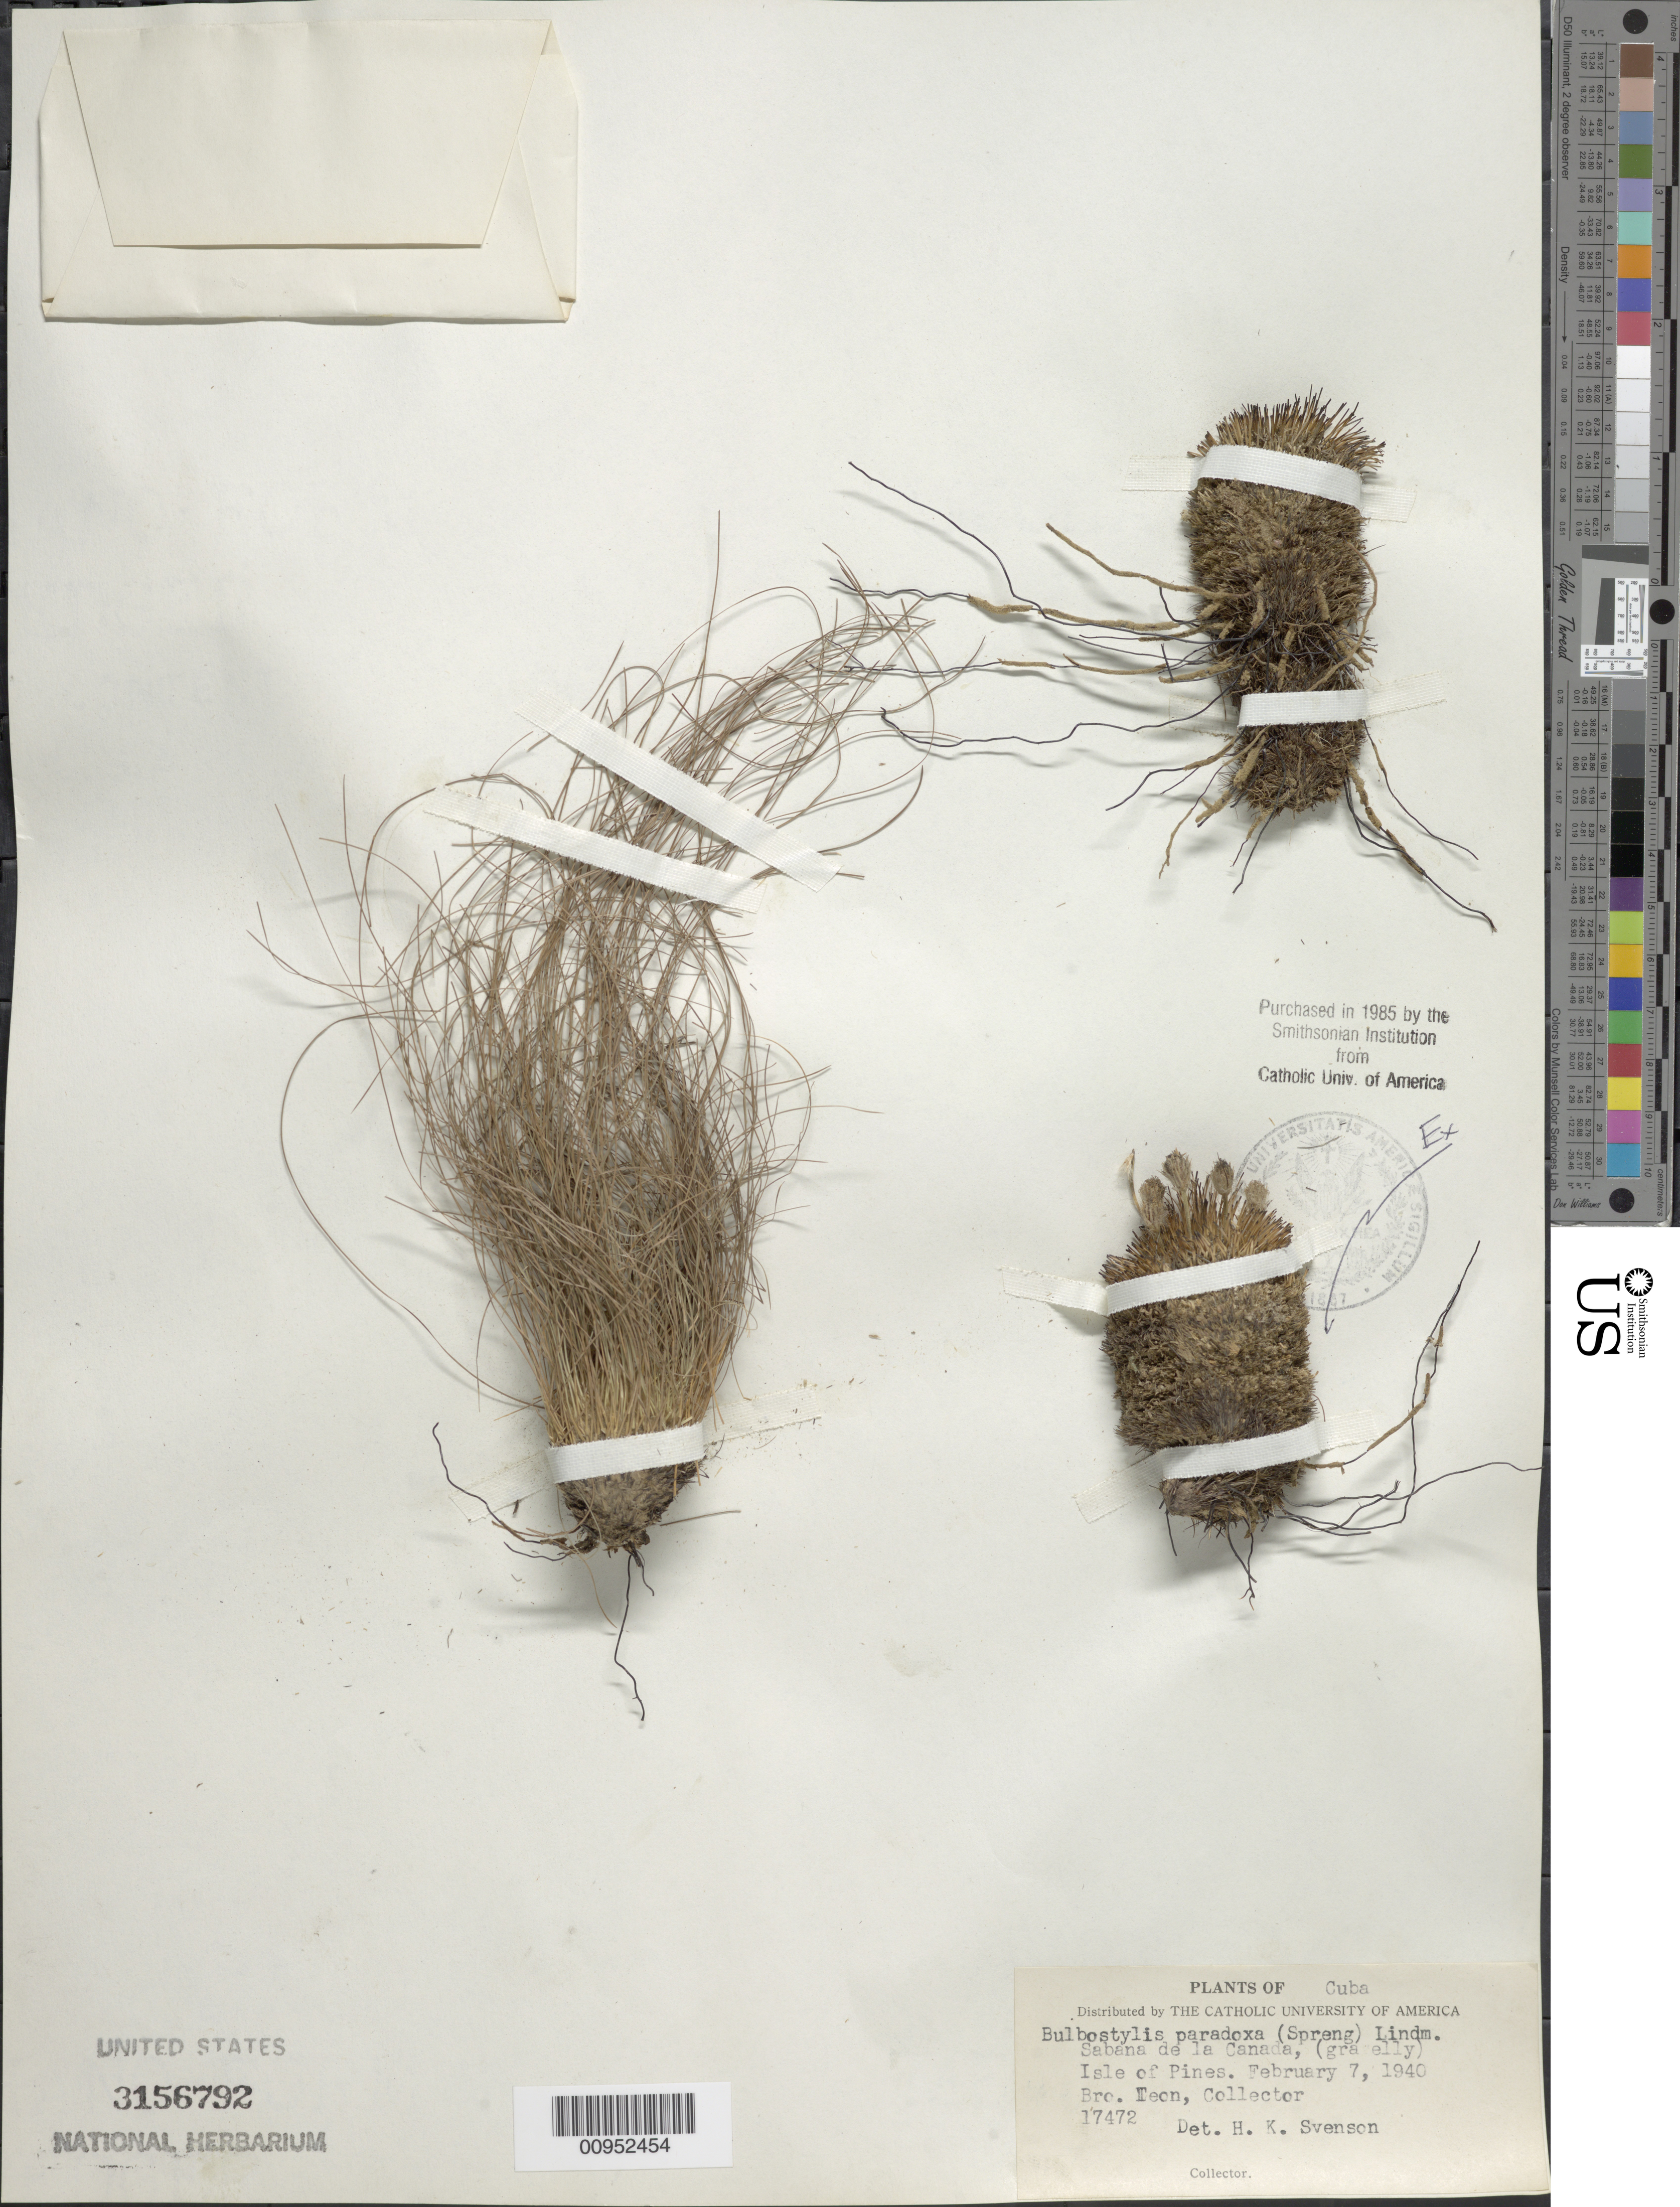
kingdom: Plantae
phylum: Tracheophyta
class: Liliopsida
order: Poales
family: Cyperaceae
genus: Bulbostylis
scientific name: Bulbostylis paradoxa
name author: (Spreng.) Lindm.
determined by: Svenson, H. K.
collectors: Bro. León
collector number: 17472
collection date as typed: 07 Feb 1940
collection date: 1940-02-07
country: Cuba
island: Isla de la Juventud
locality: Sabana de la Cañada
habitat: Gravelly soil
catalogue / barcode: US 3156792